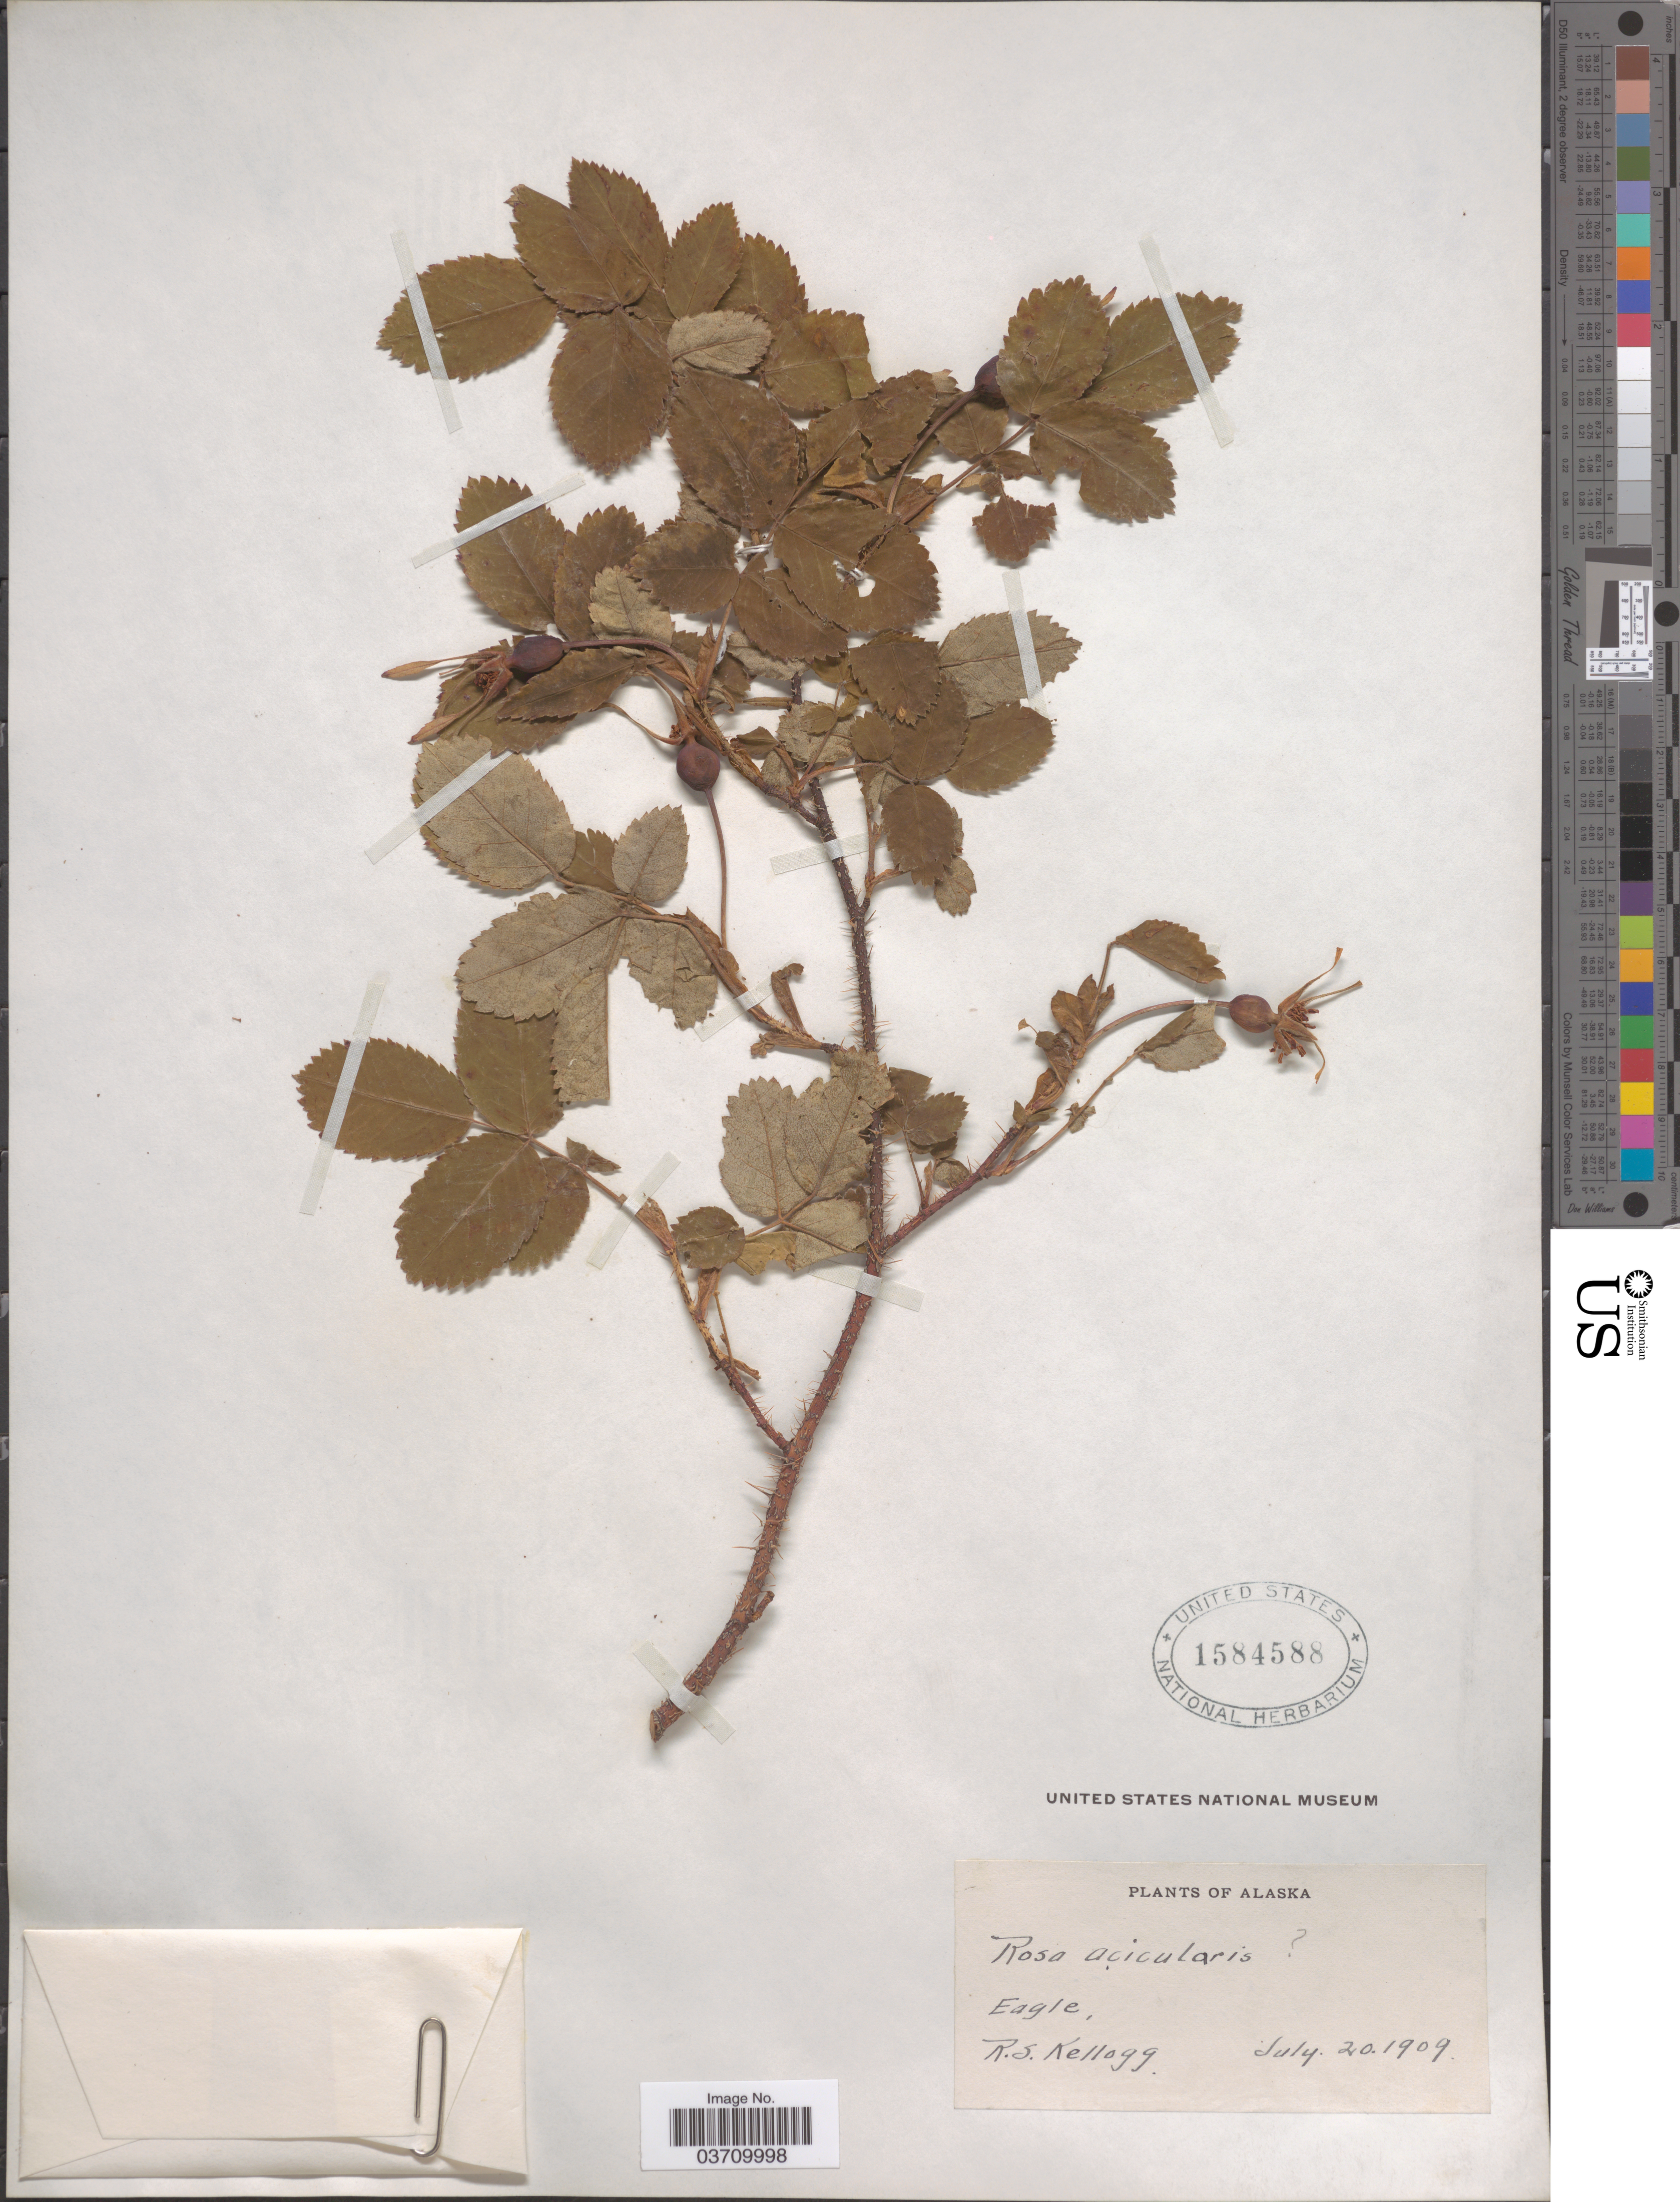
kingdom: Plantae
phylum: Tracheophyta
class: Magnoliopsida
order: Rosales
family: Rosaceae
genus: Rosa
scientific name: Rosa acicularis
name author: Lindl.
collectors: R. Kellogg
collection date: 1909-07-20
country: United States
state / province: Alaska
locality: Eagle.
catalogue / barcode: US 1584588